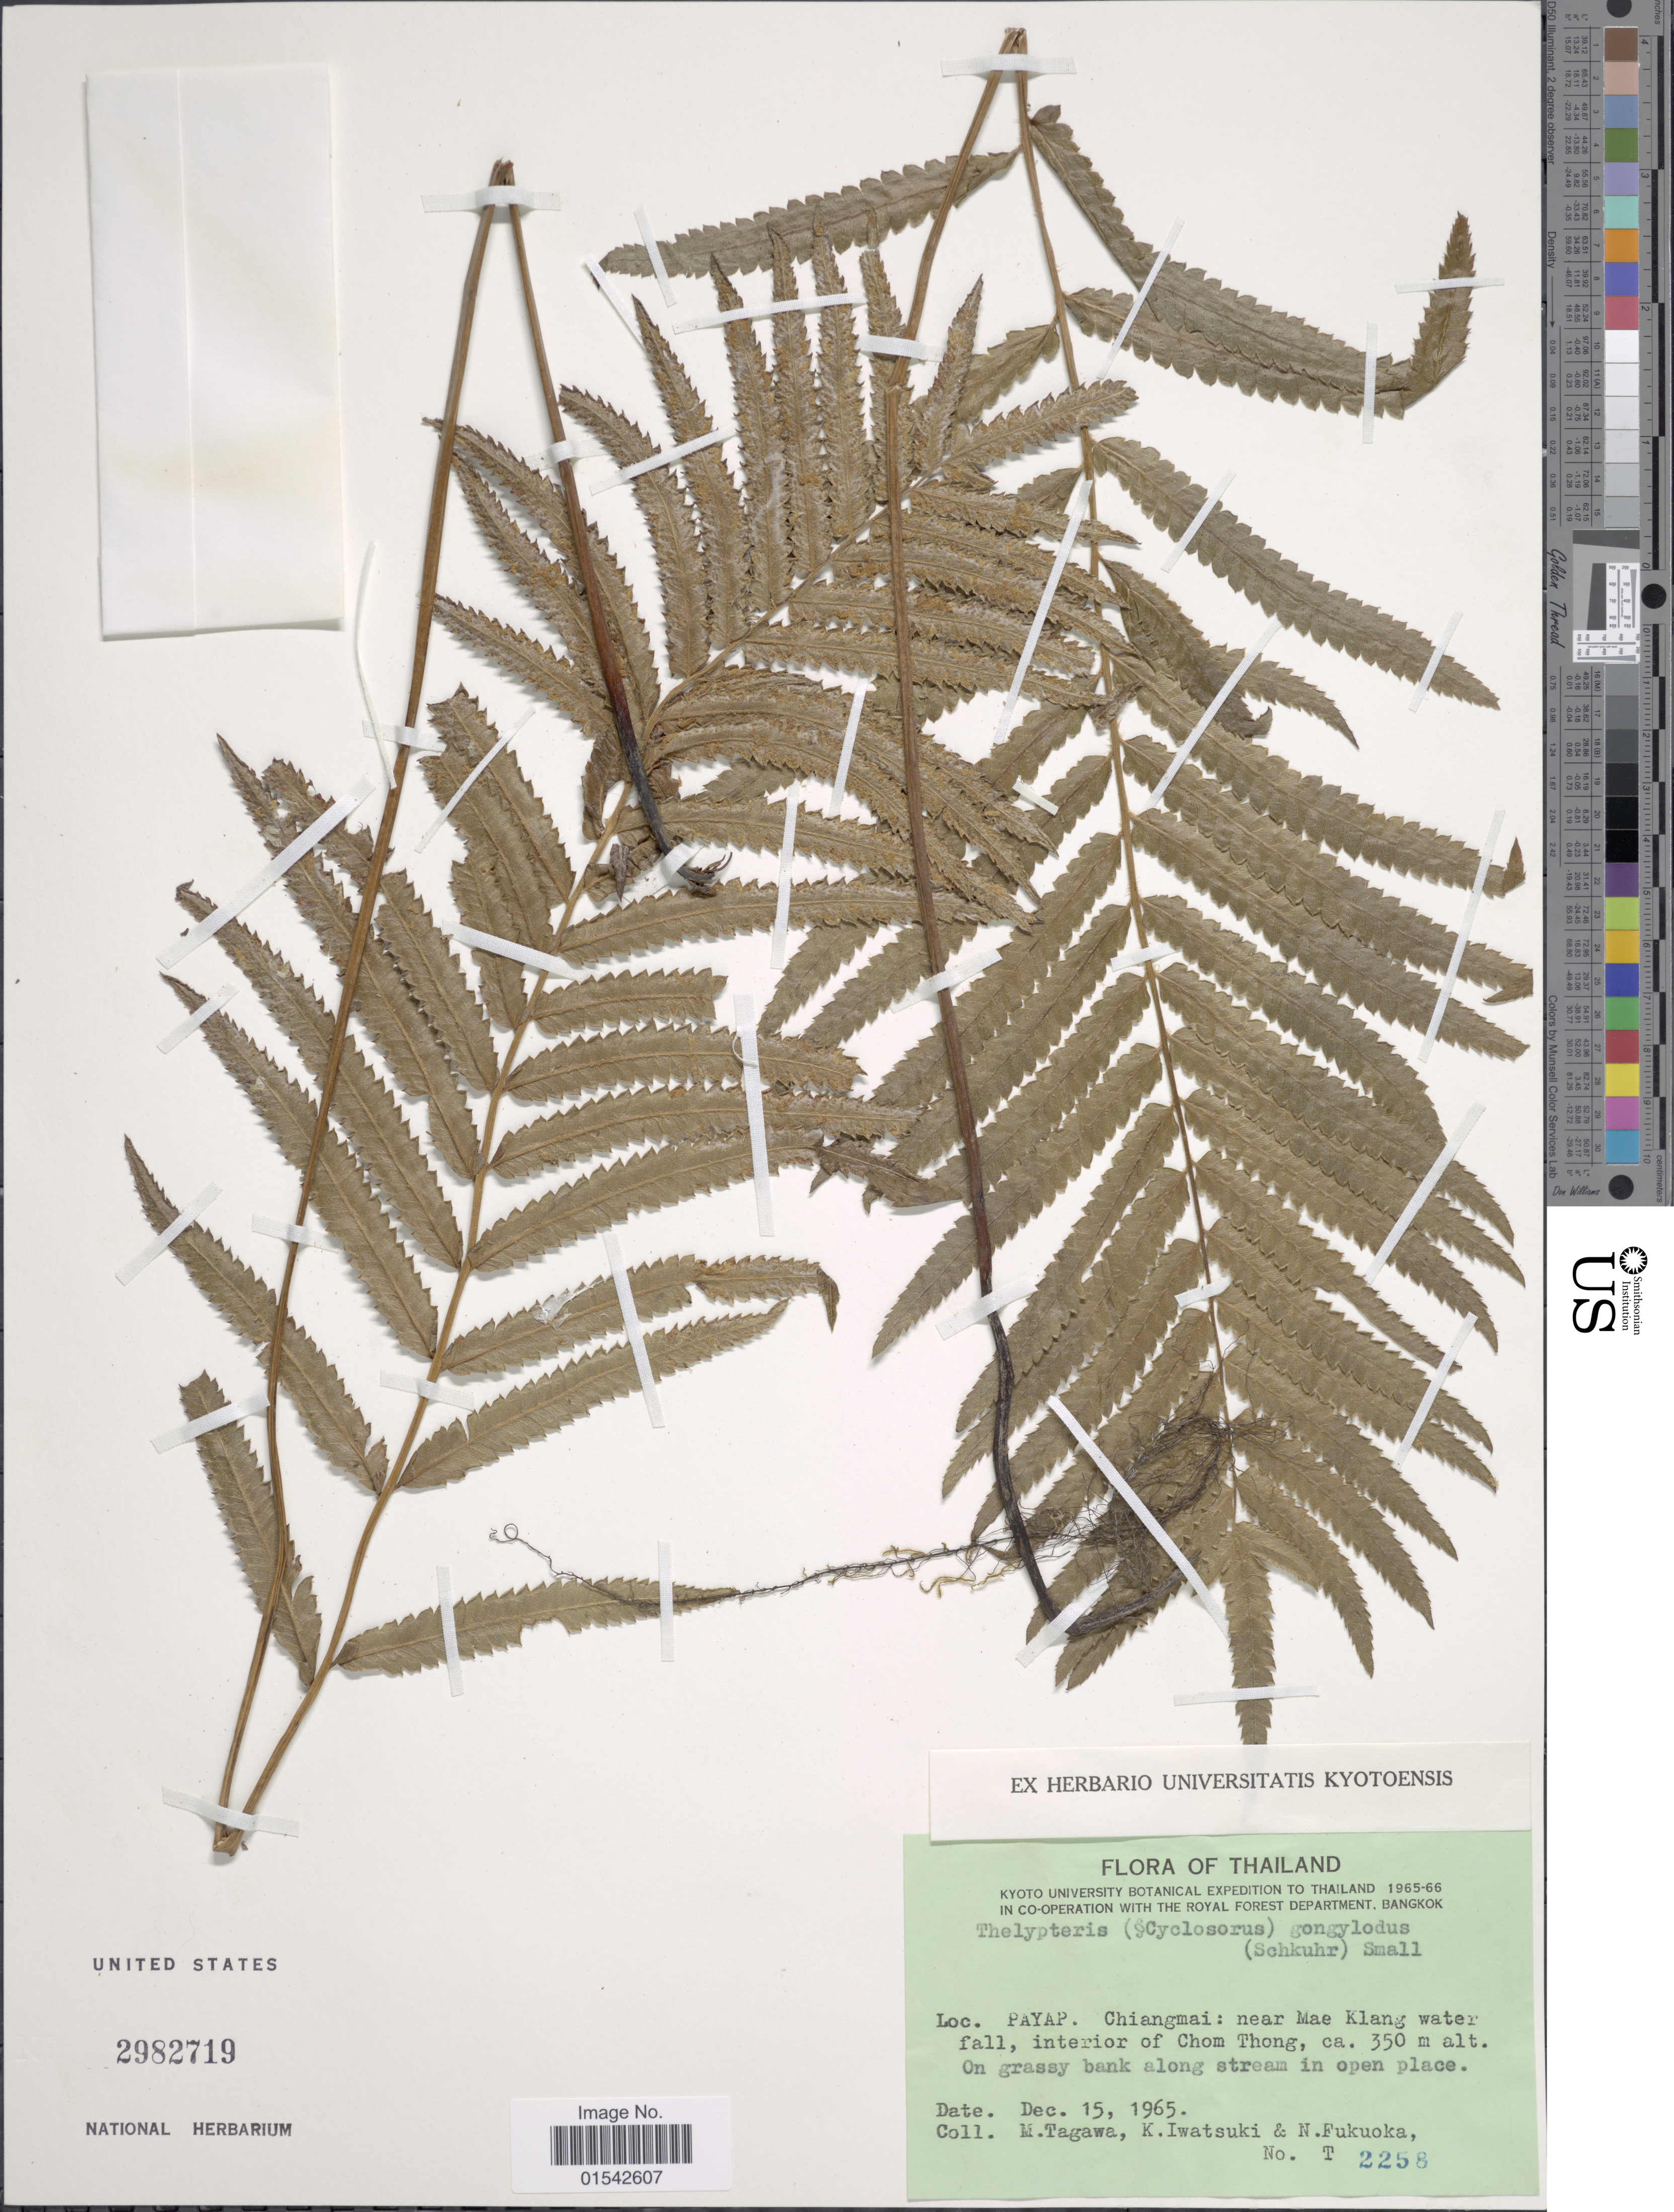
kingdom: Plantae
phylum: Tracheophyta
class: Polypodiopsida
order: Polypodiales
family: Thelypteridaceae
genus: Cyclosorus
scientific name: Cyclosorus interruptus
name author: (Willd.) H. Itô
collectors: M. Tagawa, K. Iwatsuki & N. Fukuoka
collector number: T2258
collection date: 1965-12-15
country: Thailand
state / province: Chiang Mai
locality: Payap: near Mae Klang waterfall, interior of Chom Thong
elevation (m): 350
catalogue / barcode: US 2982719